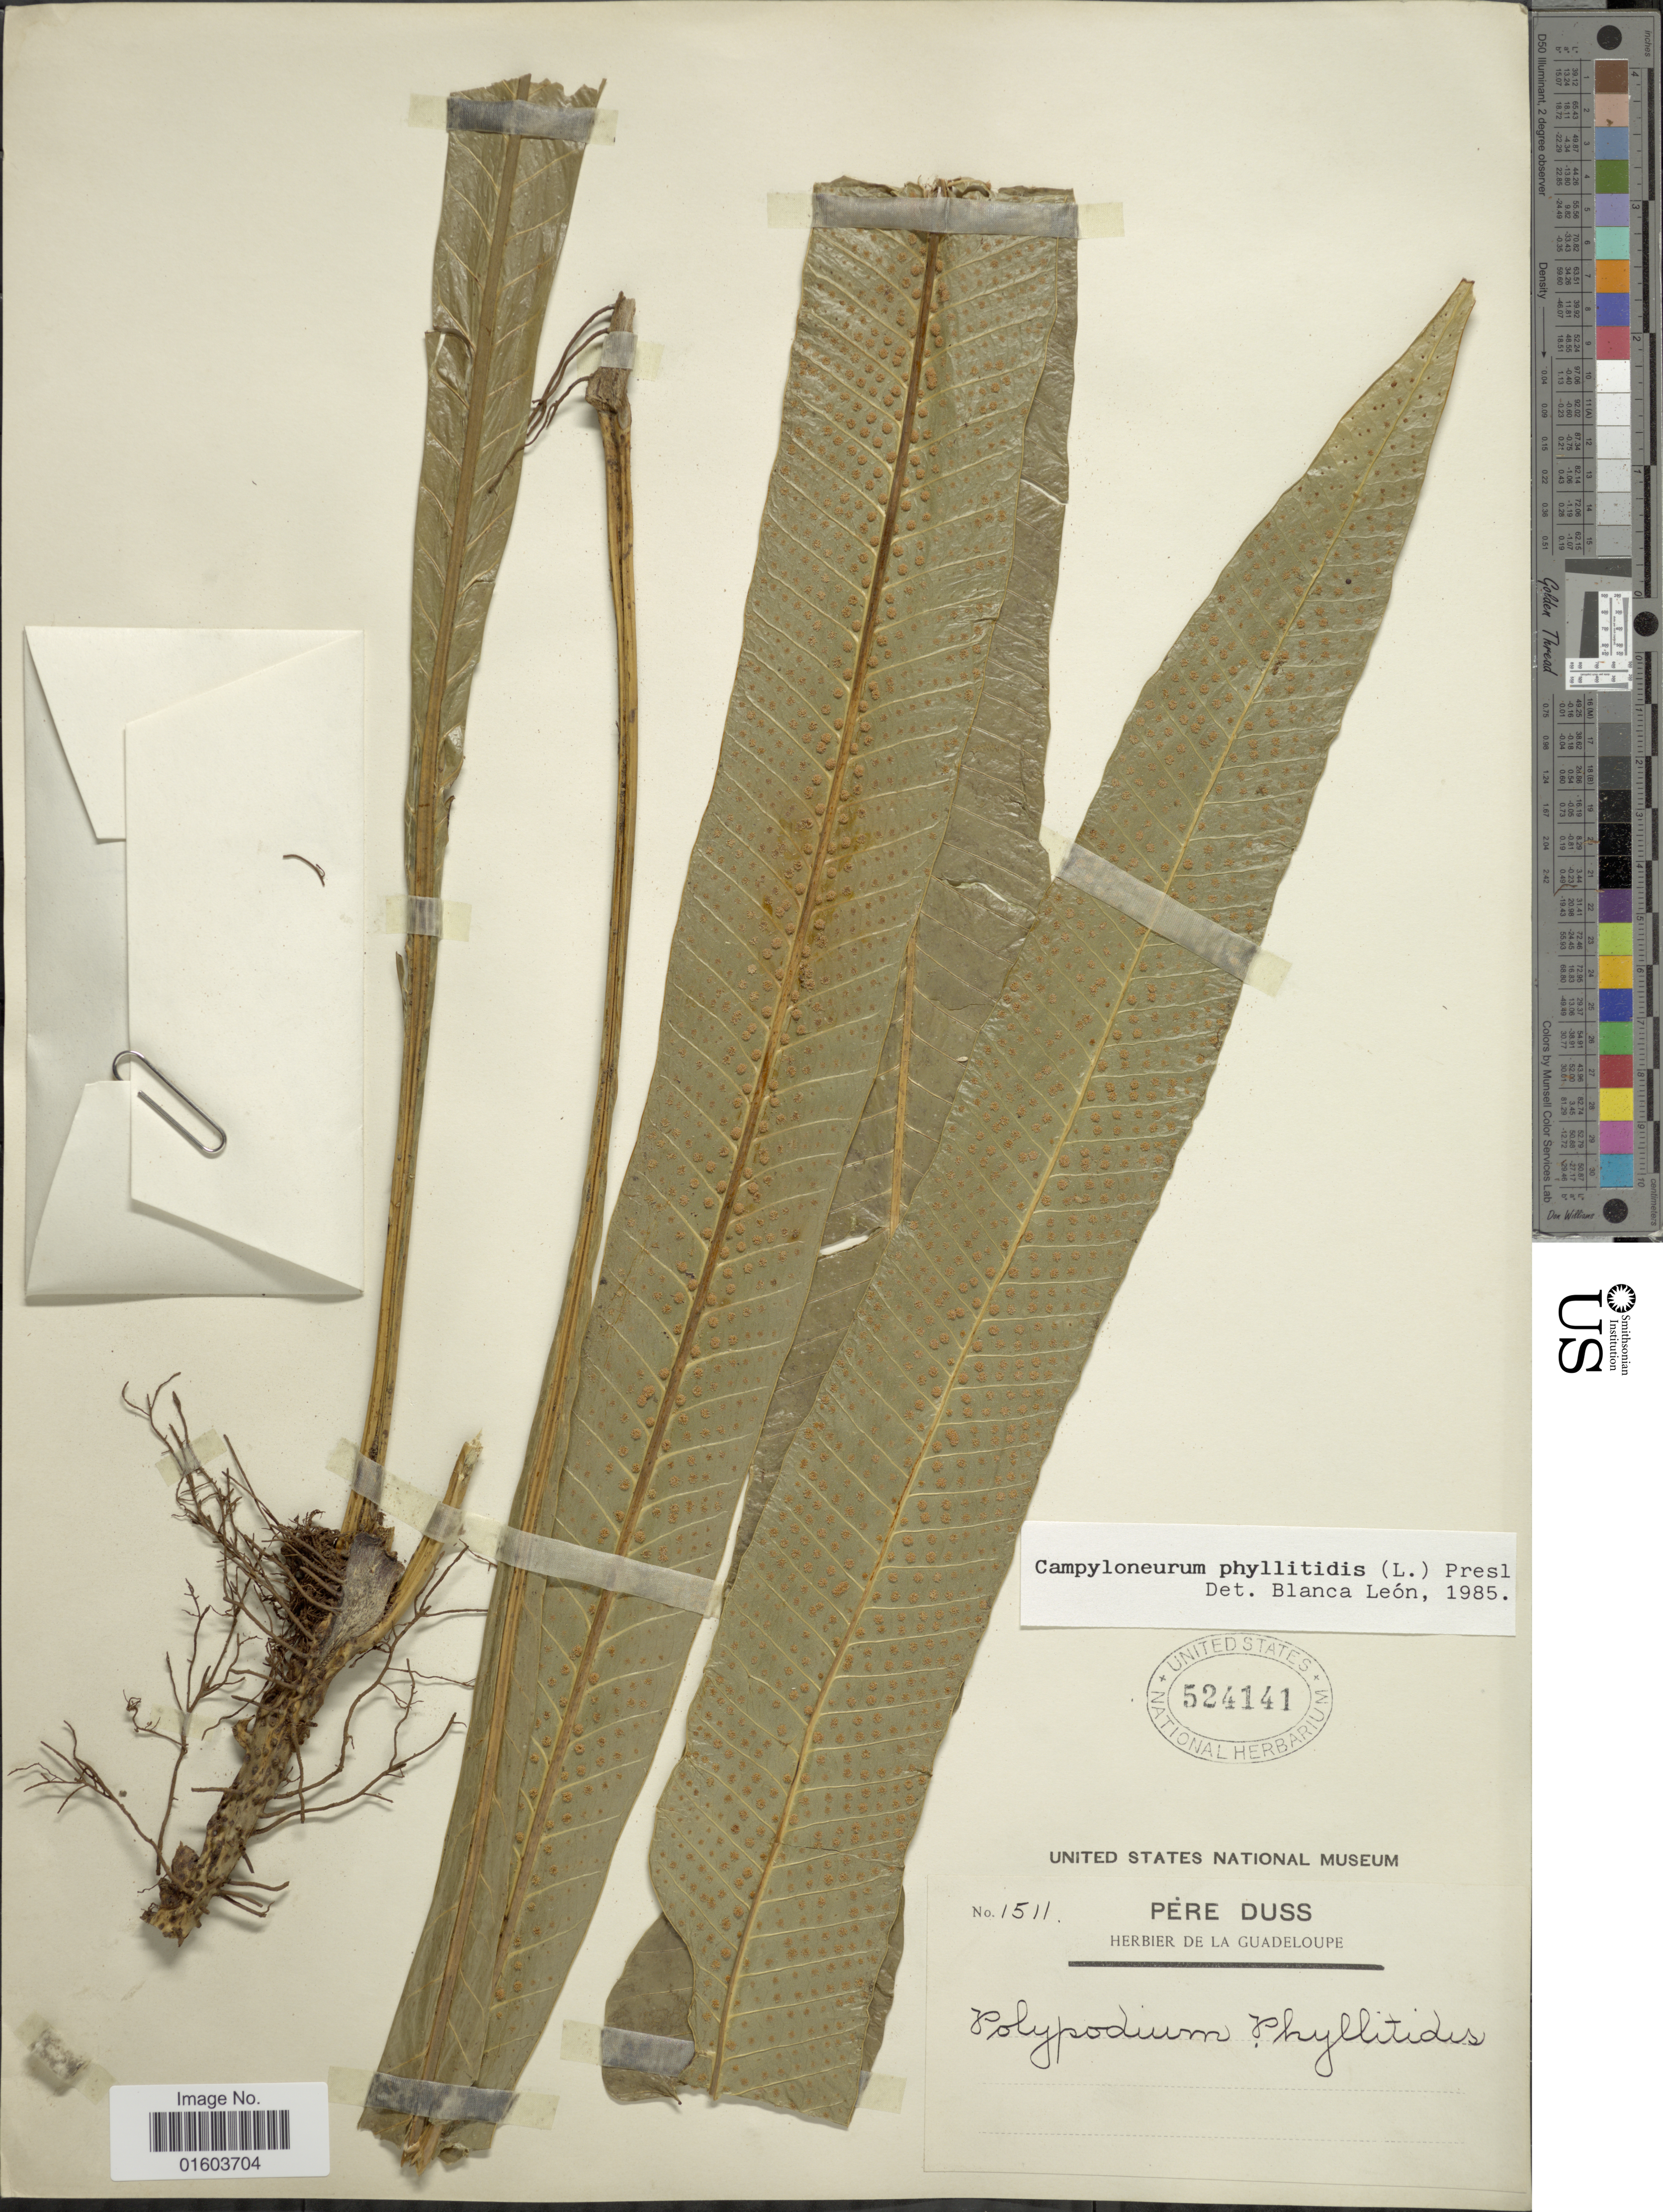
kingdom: Plantae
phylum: Tracheophyta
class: Polypodiopsida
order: Polypodiales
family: Polypodiaceae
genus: Campyloneurum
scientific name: Campyloneurum phyllitidis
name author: (L.) C. Presl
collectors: Père Duss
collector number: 1511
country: Guadeloupe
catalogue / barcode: US 524141